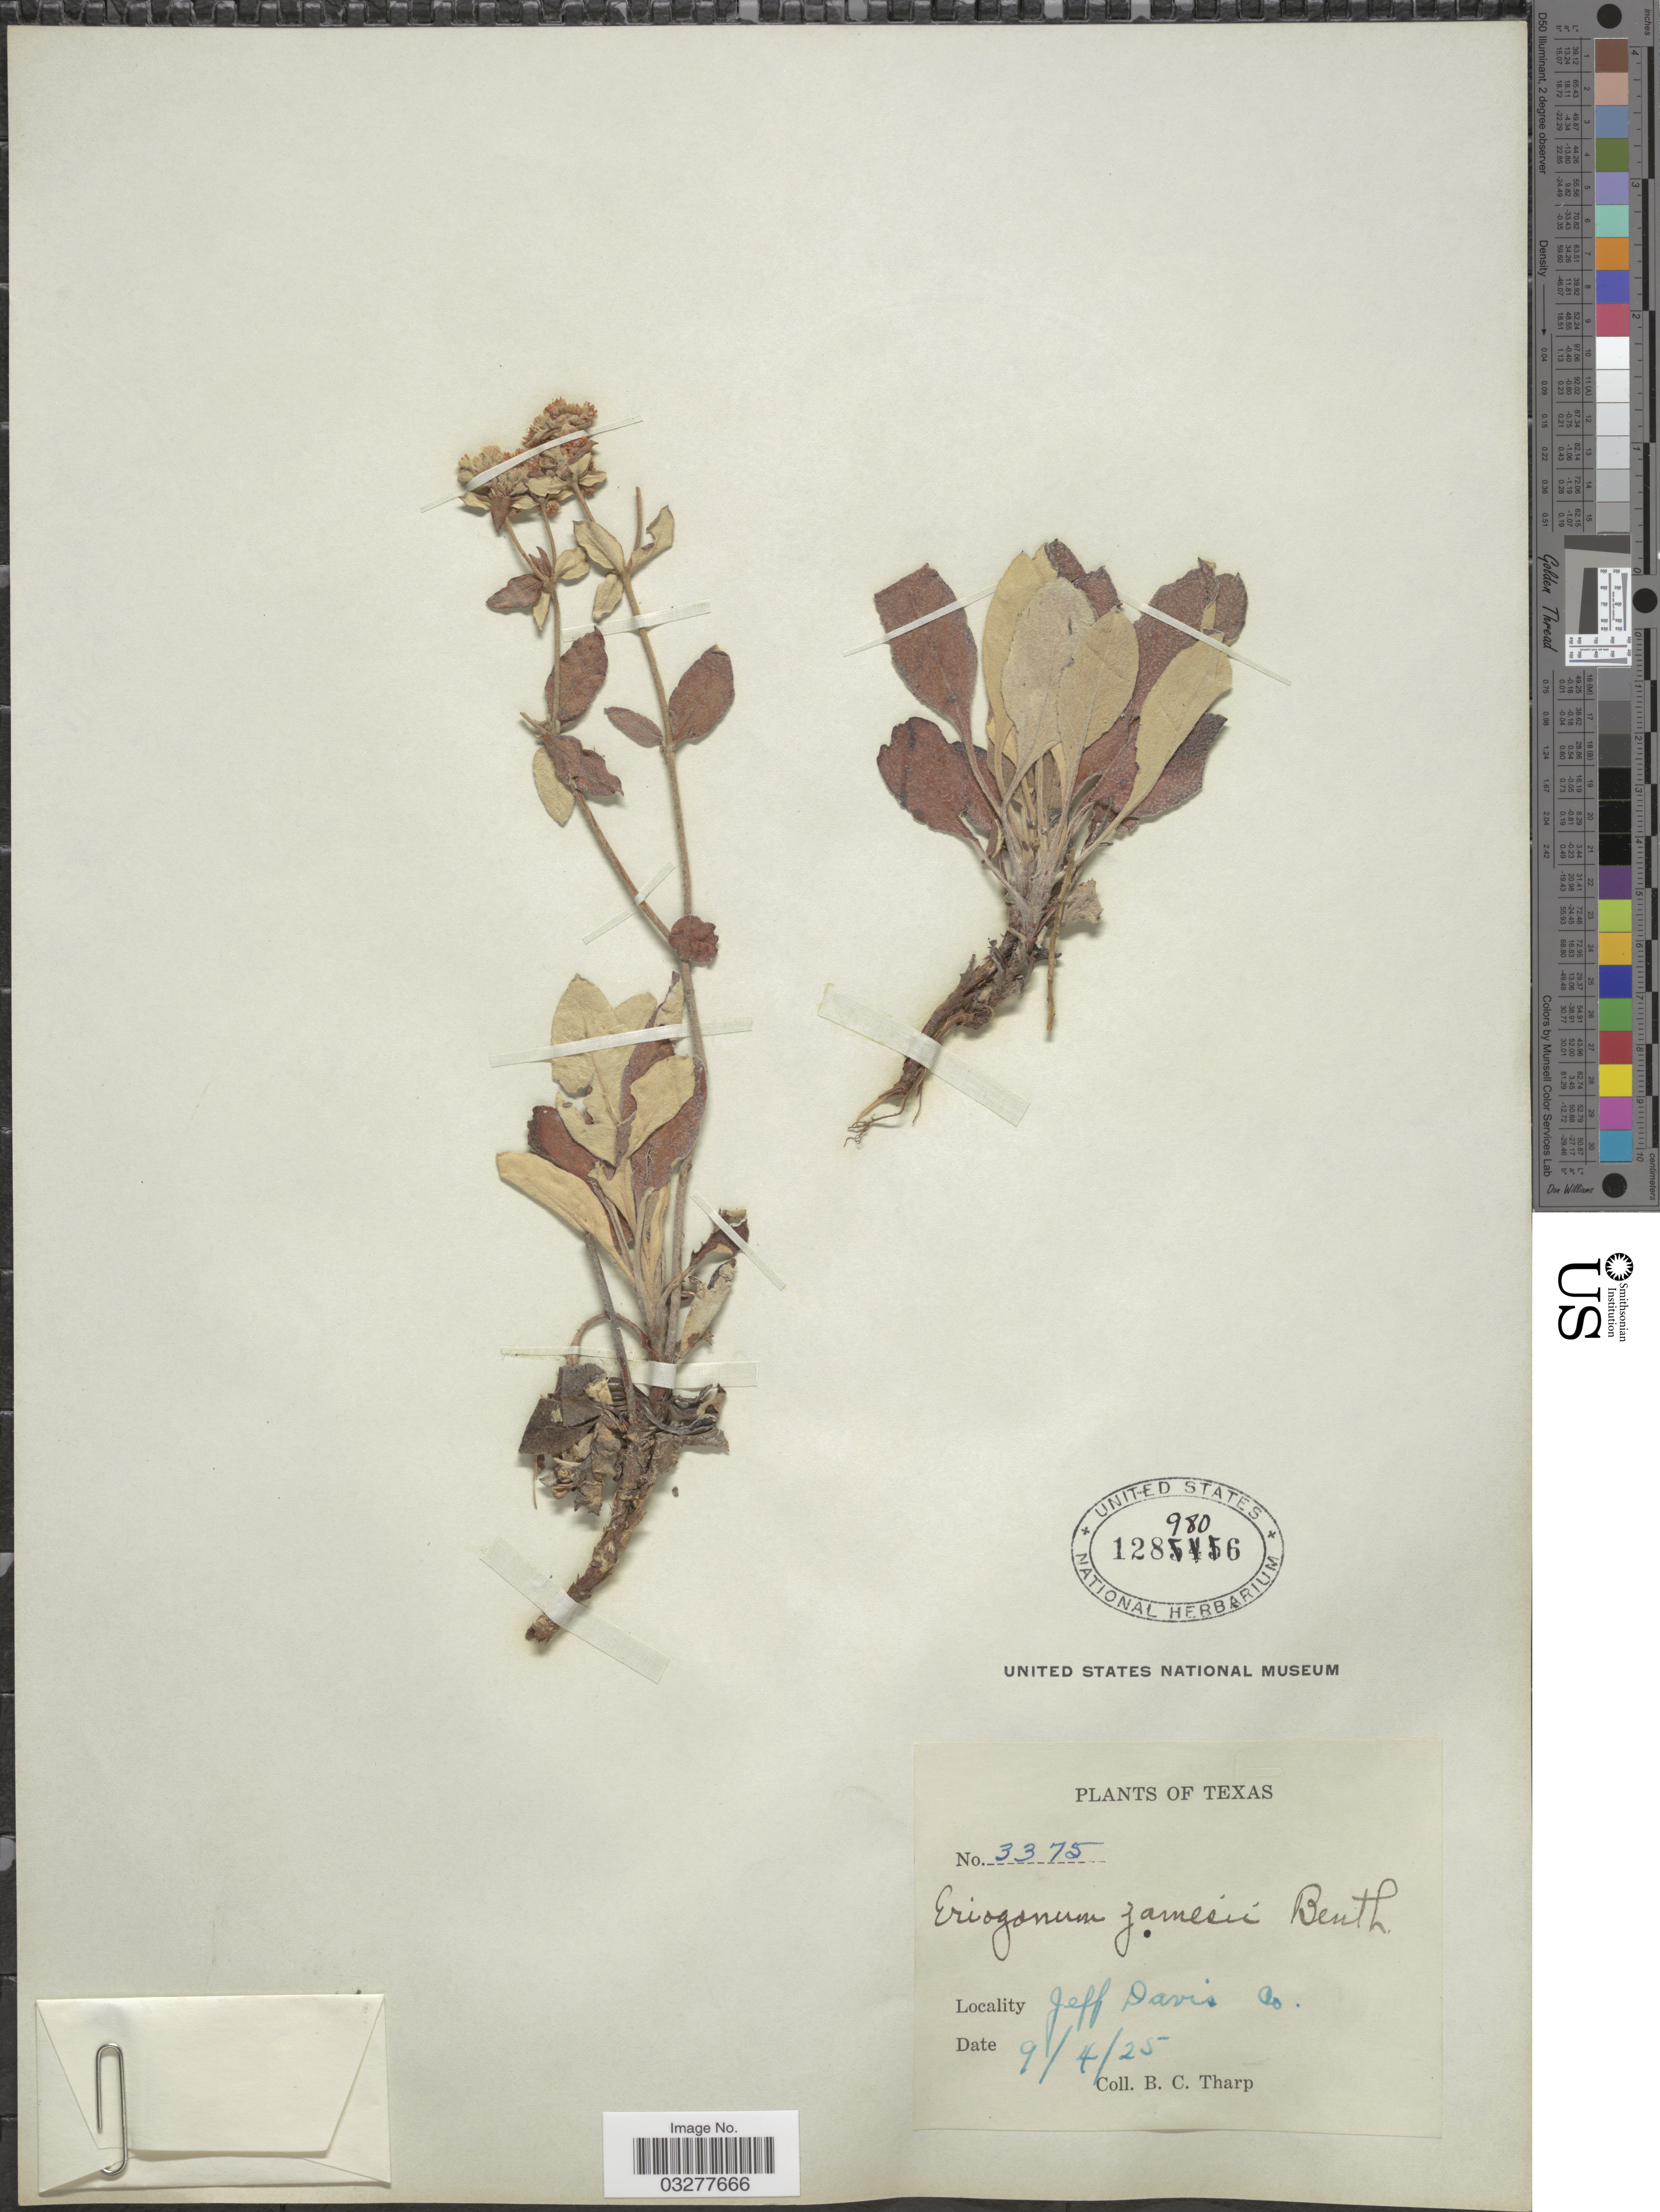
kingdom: Plantae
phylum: Tracheophyta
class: Magnoliopsida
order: Caryophyllales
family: Polygonaceae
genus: Eriogonum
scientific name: Eriogonum jamesii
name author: Benth.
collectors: B. C. Tharp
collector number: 3375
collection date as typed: Transcribed d/m/y: 4/9/25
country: United States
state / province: Texas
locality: Jeff Davis Co.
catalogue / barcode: US 1289806